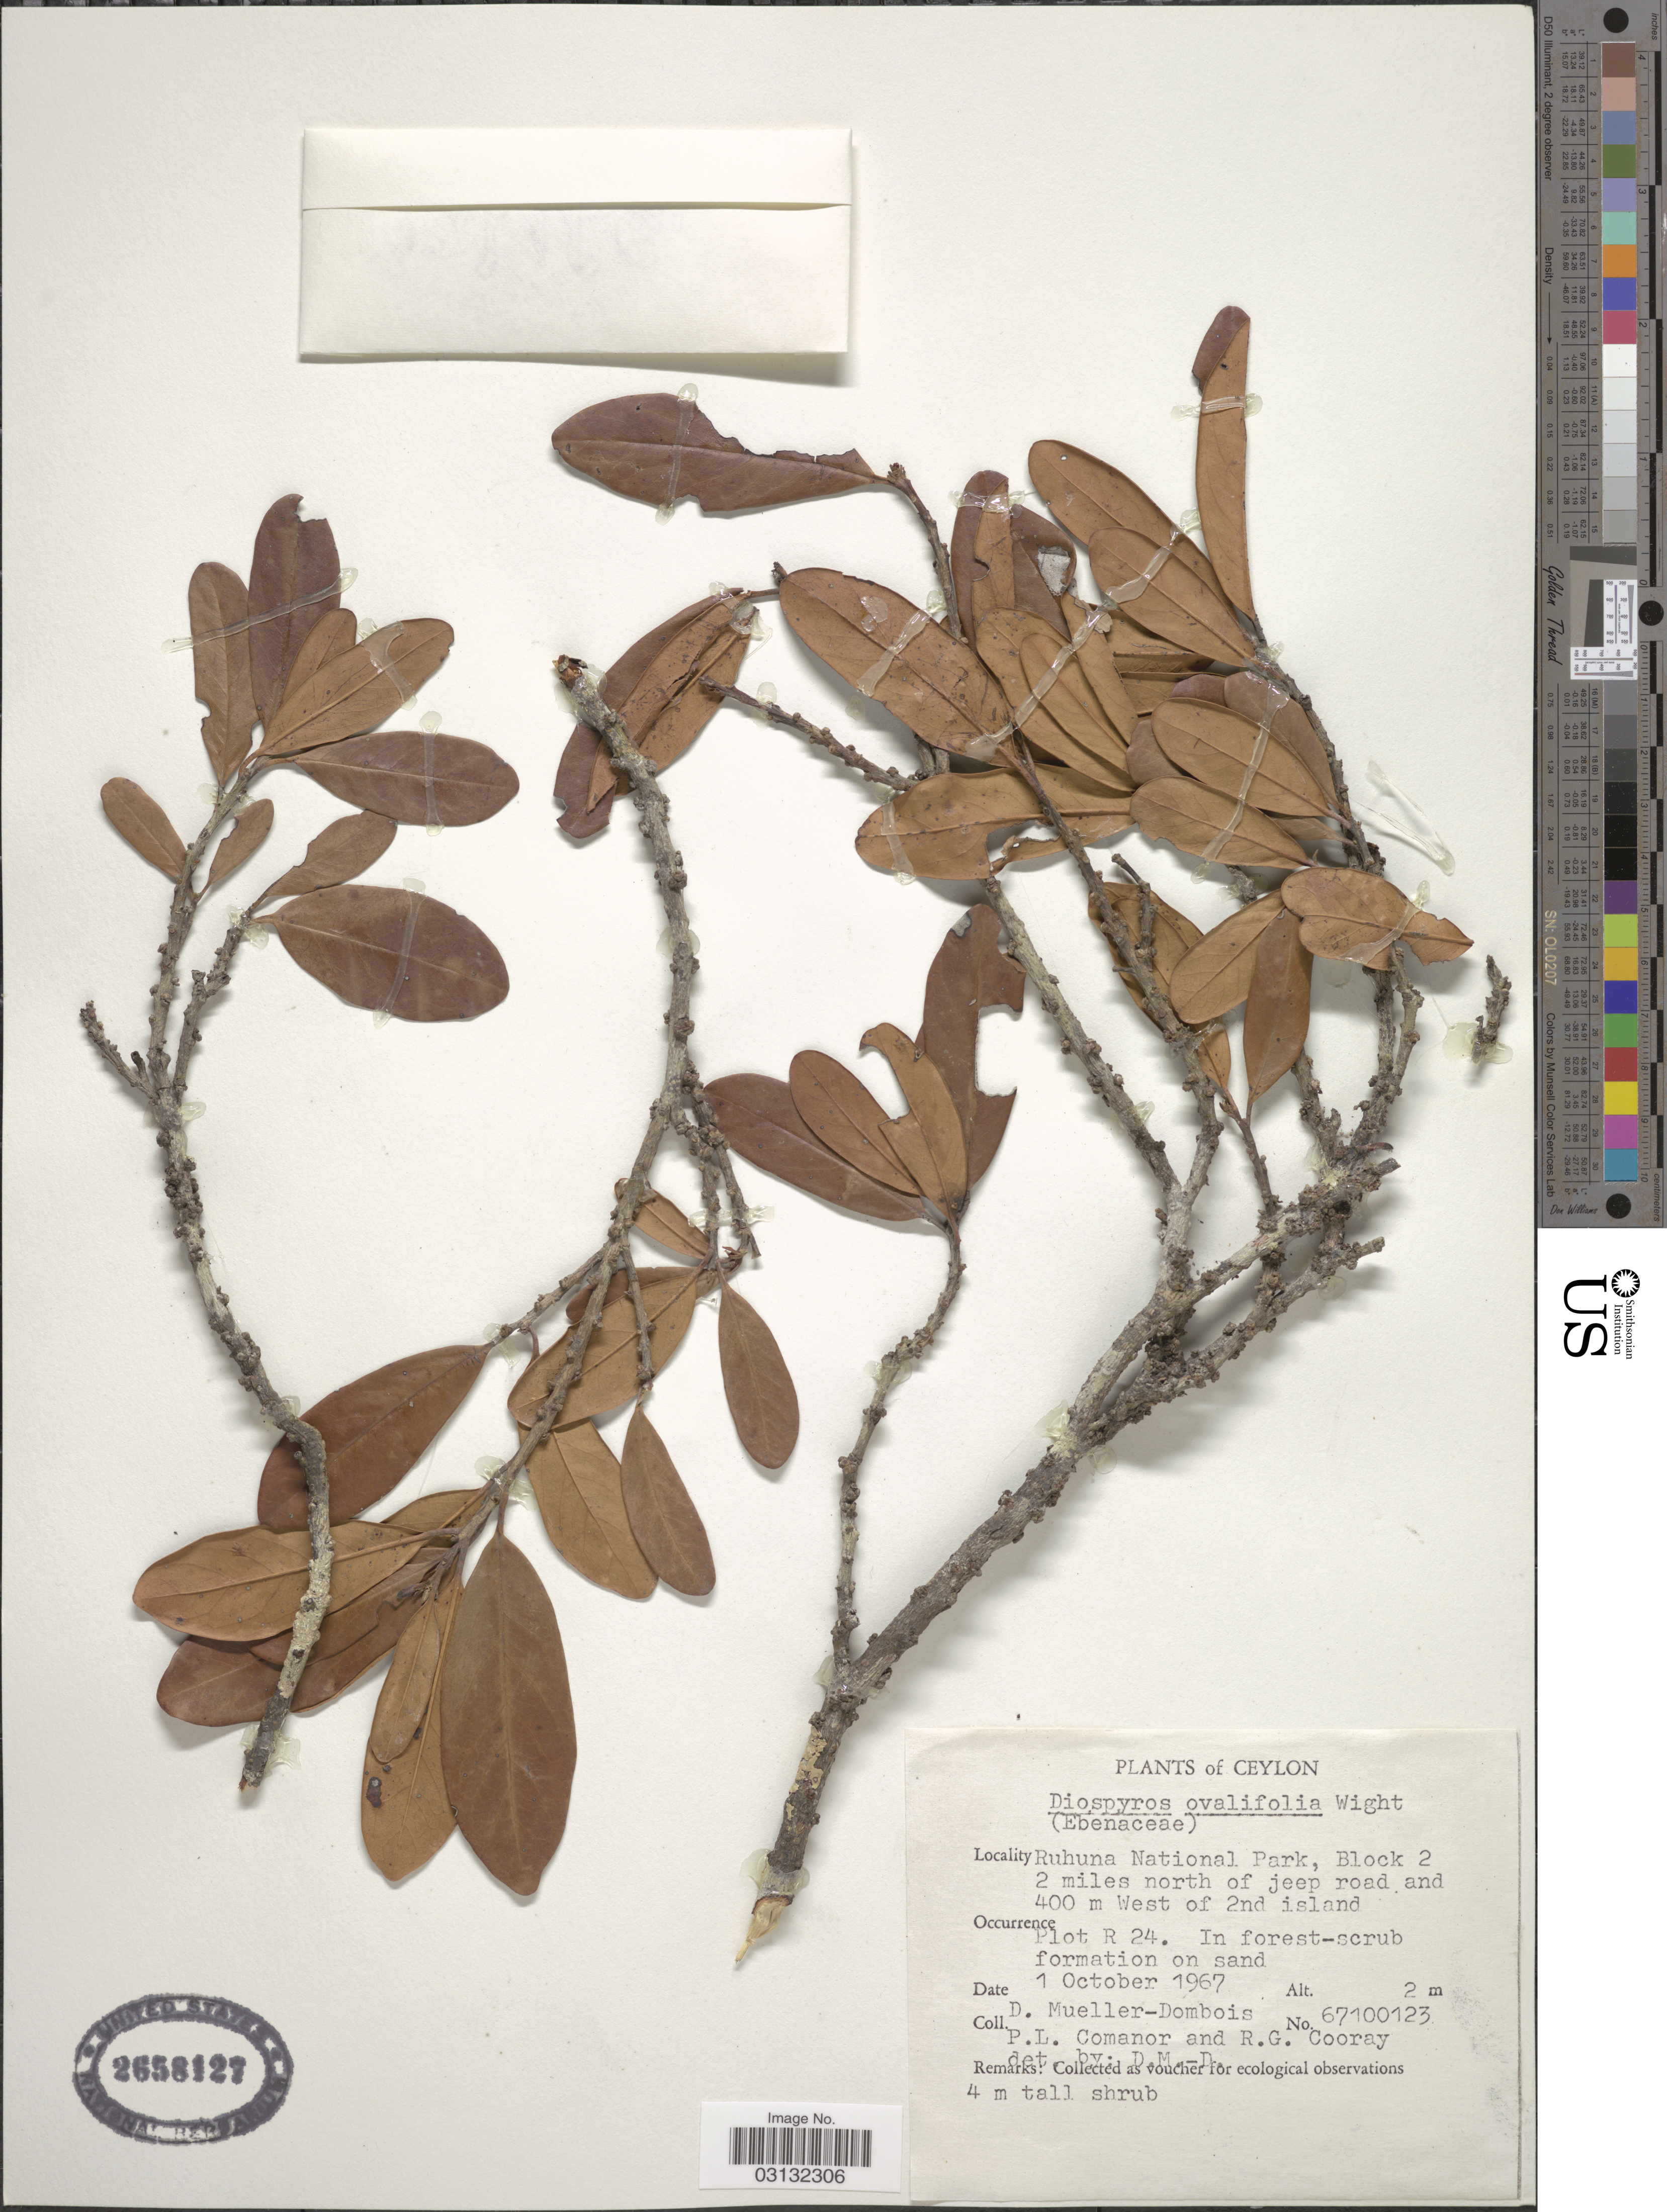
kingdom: Plantae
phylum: Tracheophyta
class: Magnoliopsida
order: Ericales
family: Ebenaceae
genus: Diospyros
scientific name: Diospyros ovalifolia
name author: Wight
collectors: D. Mueller-Dombois, P. Comanor & R. Cooray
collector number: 67100123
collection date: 1967-10-01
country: Sri Lanka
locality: Ceylon, Ruhuna National Park, Block 2 2 miles north of jeep road and 400 m West of 2nd island.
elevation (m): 2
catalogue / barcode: US 2658127